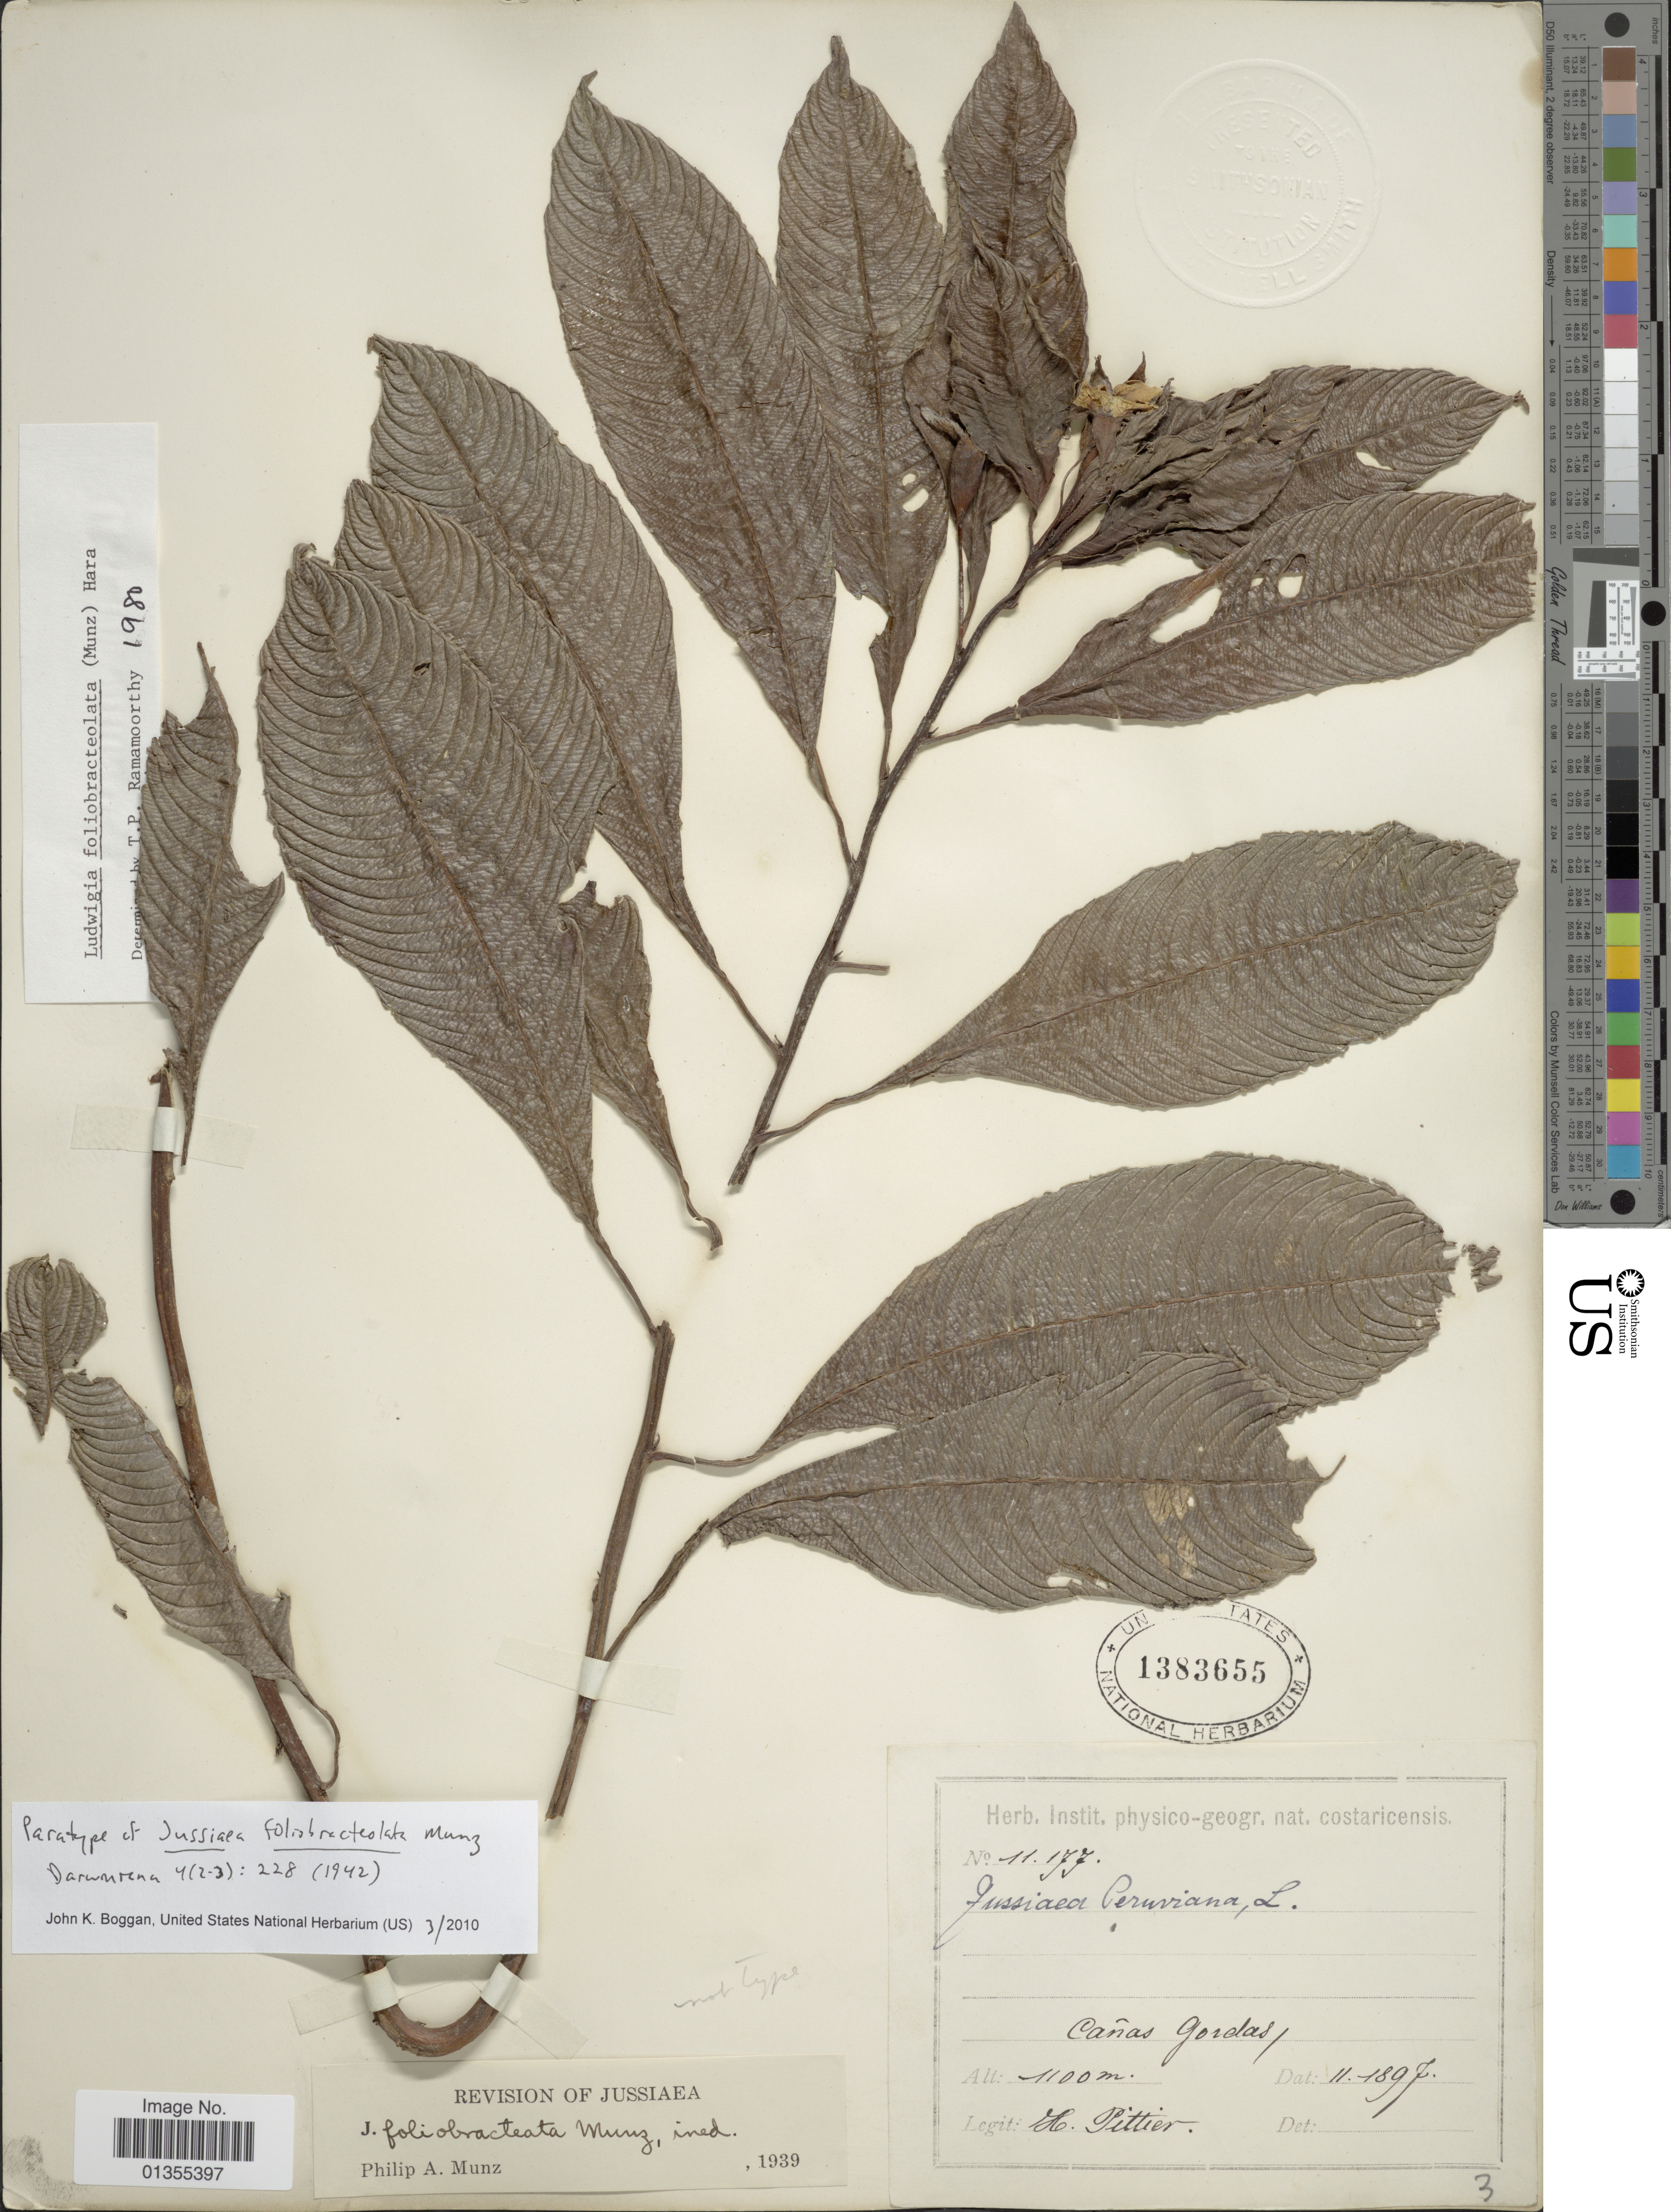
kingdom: Plantae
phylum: Tracheophyta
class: Magnoliopsida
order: Myrtales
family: Onagraceae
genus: Ludwigia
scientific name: Ludwigia foliobracteolata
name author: (Munz) H. Hara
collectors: H. F. Pittier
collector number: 11177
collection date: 1897-11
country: Costa Rica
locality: Cañas Gordas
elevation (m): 1100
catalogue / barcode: US 1383655